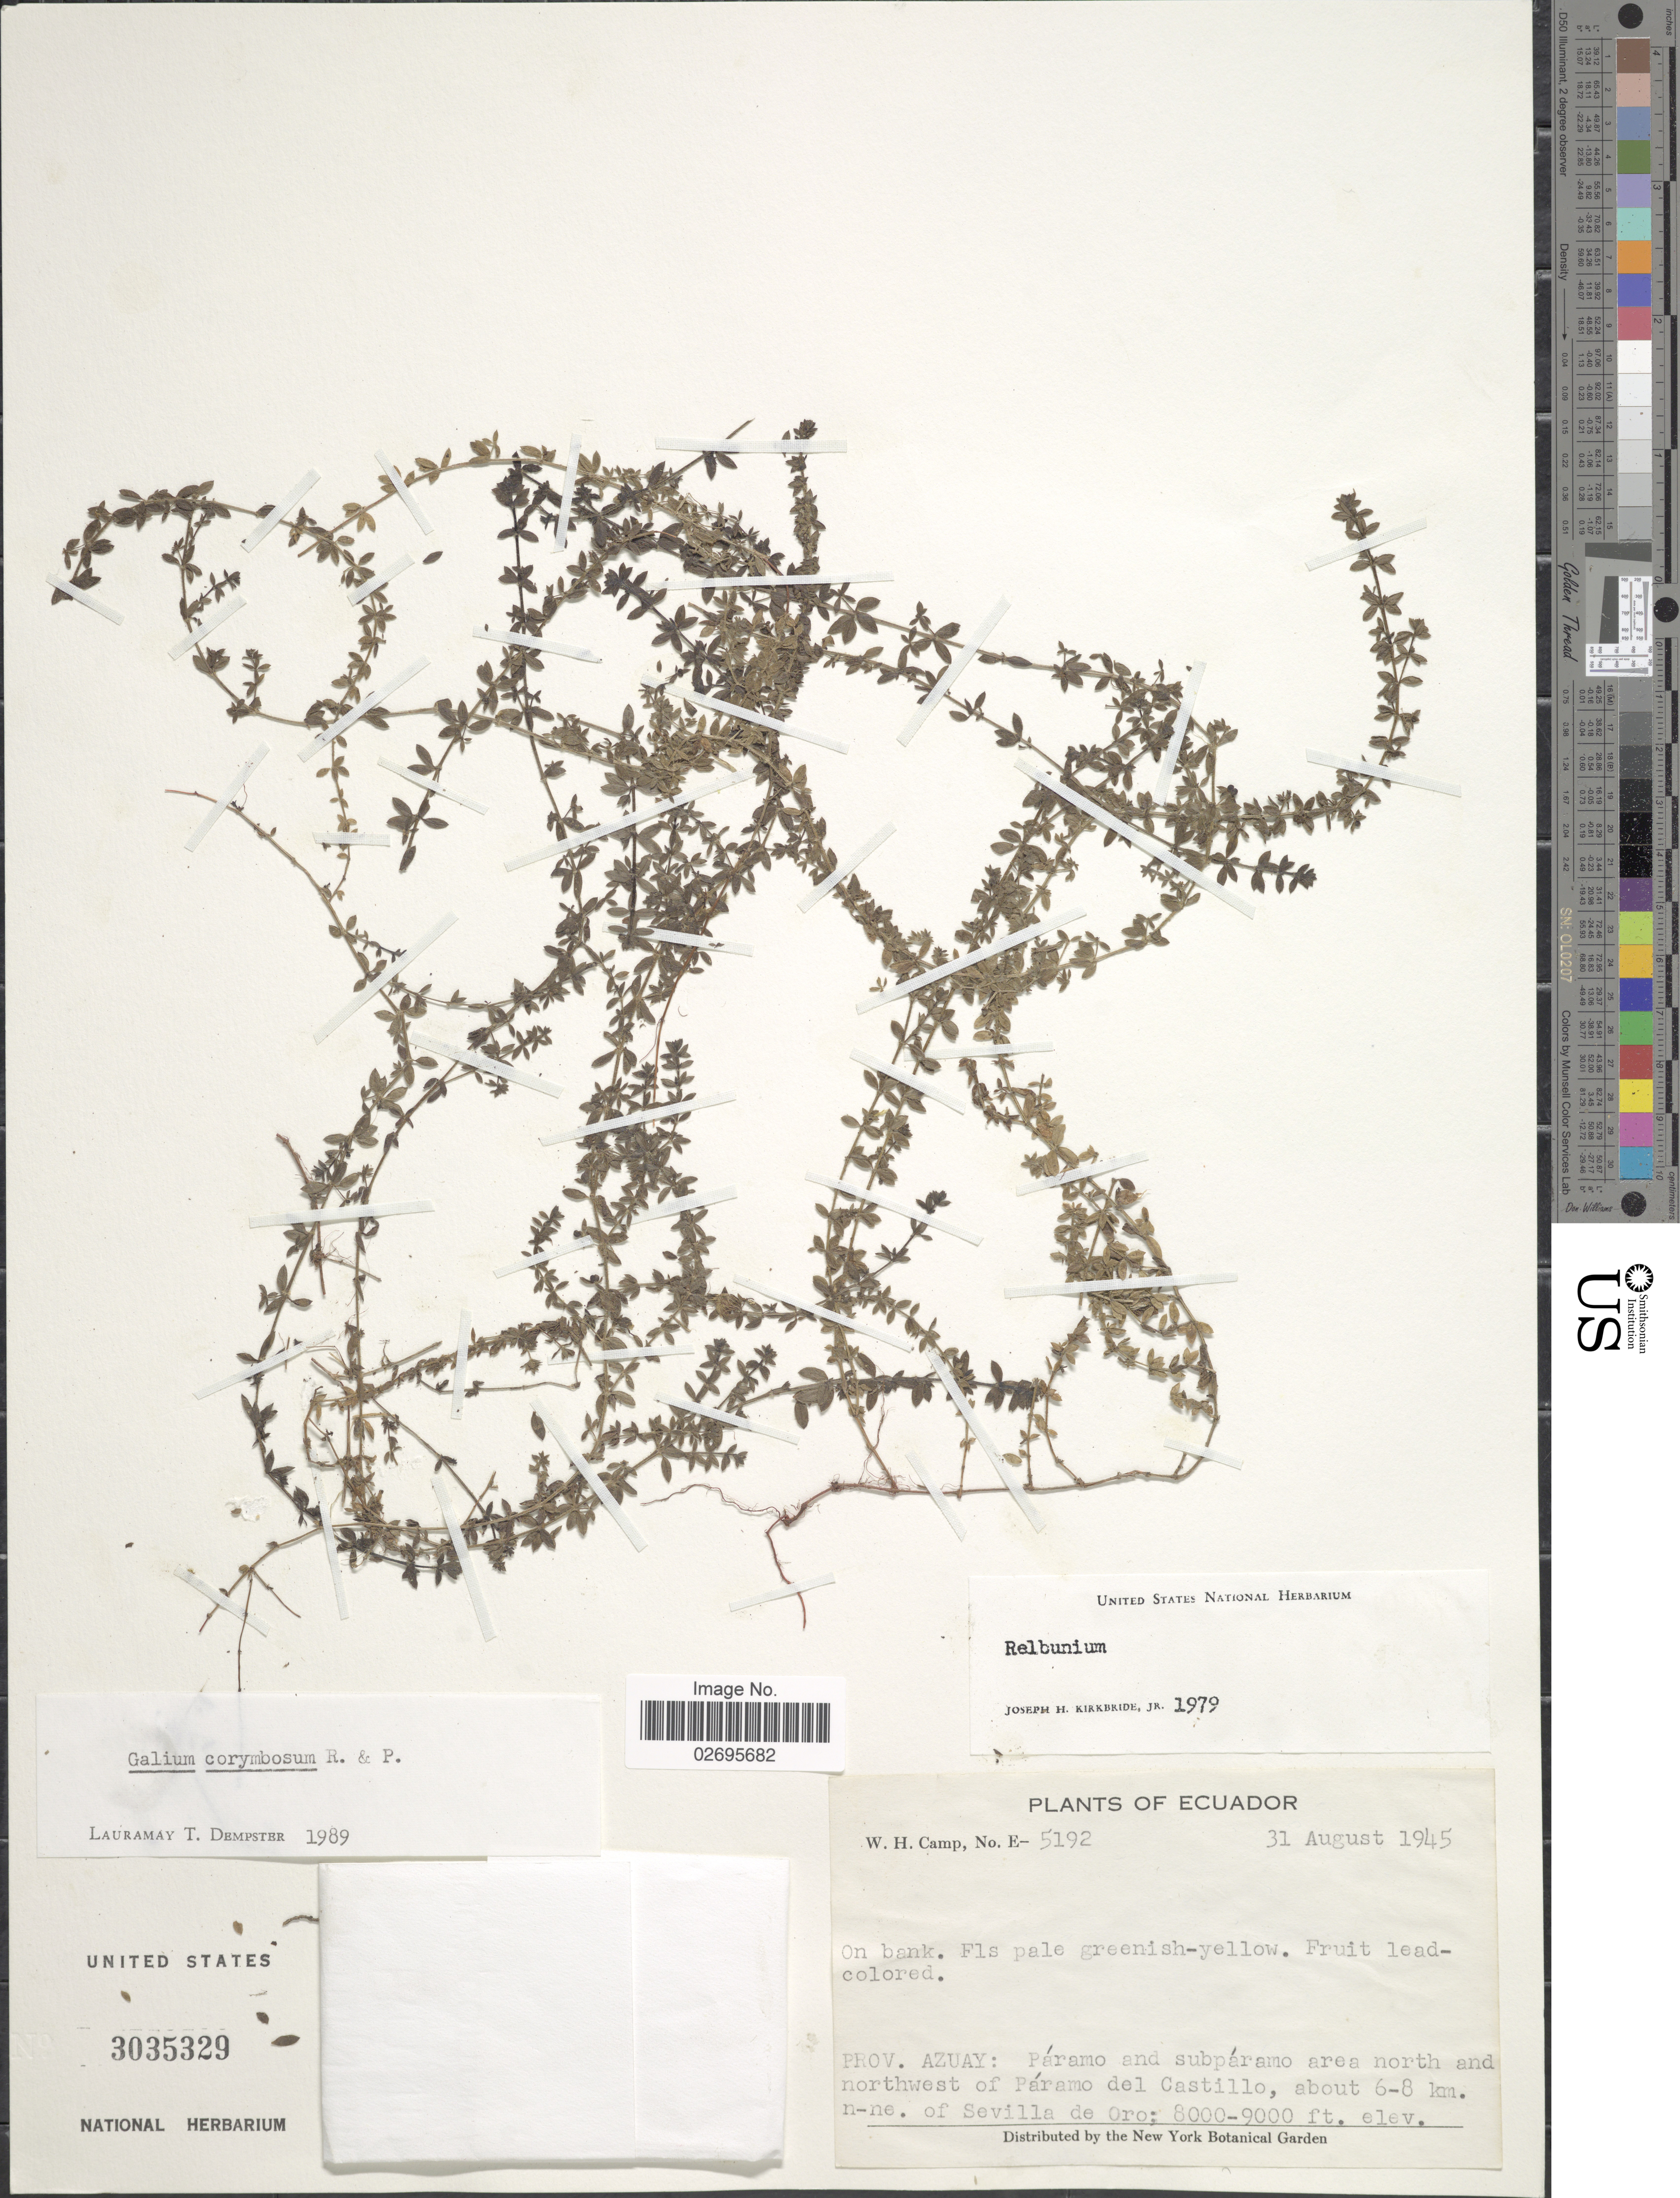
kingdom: Plantae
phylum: Tracheophyta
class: Magnoliopsida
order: Gentianales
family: Rubiaceae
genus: Galium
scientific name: Galium corymbosum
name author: Ruiz & Pav.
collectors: W. H. Camp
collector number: E-5192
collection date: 1945-08-31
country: Ecuador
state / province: Azuay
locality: Prov. Azuay: Paramo and subparamo area north and northwest of Parama del Castillo, about 6-8 km. n-ne. of Sevilla de Oro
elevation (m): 2438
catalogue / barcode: US 3035329